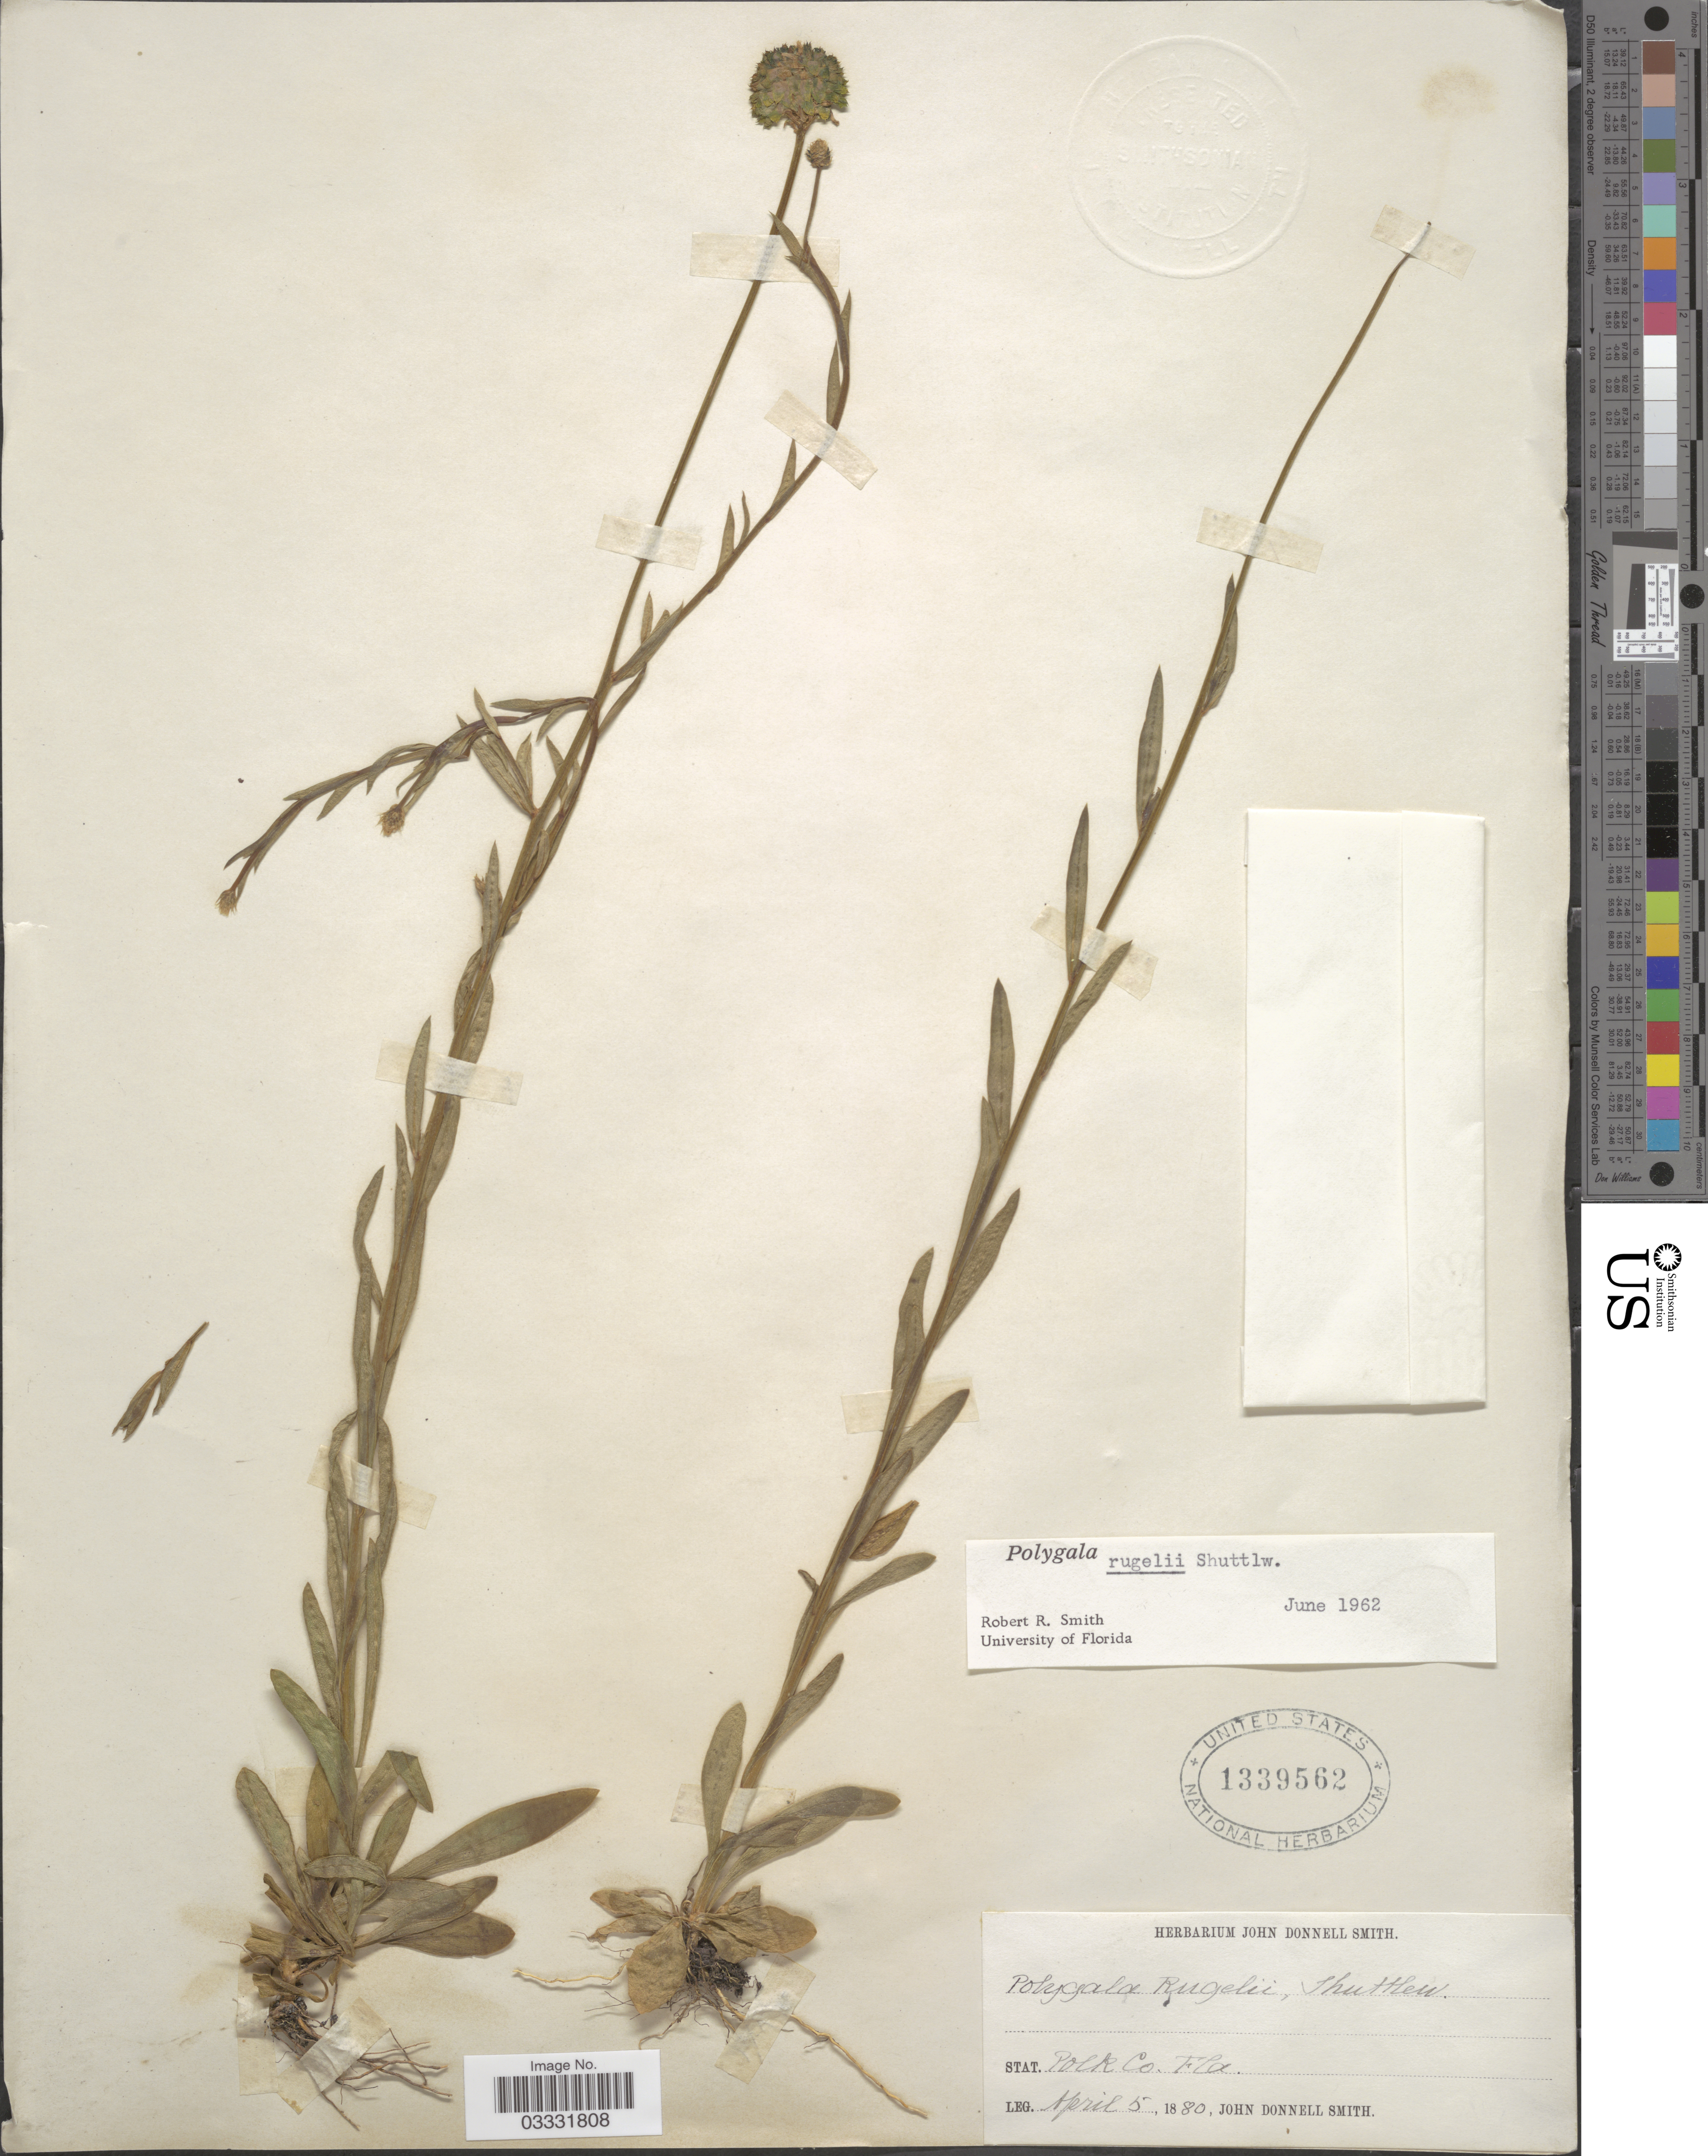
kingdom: Plantae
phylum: Tracheophyta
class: Magnoliopsida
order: Fabales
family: Polygalaceae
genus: Polygala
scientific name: Polygala rugelii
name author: Shuttlew. ex Chapm.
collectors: J. Donnell Smith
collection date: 1880-04-05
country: United States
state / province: Florida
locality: Stat. Polk Co.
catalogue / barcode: US 1339562